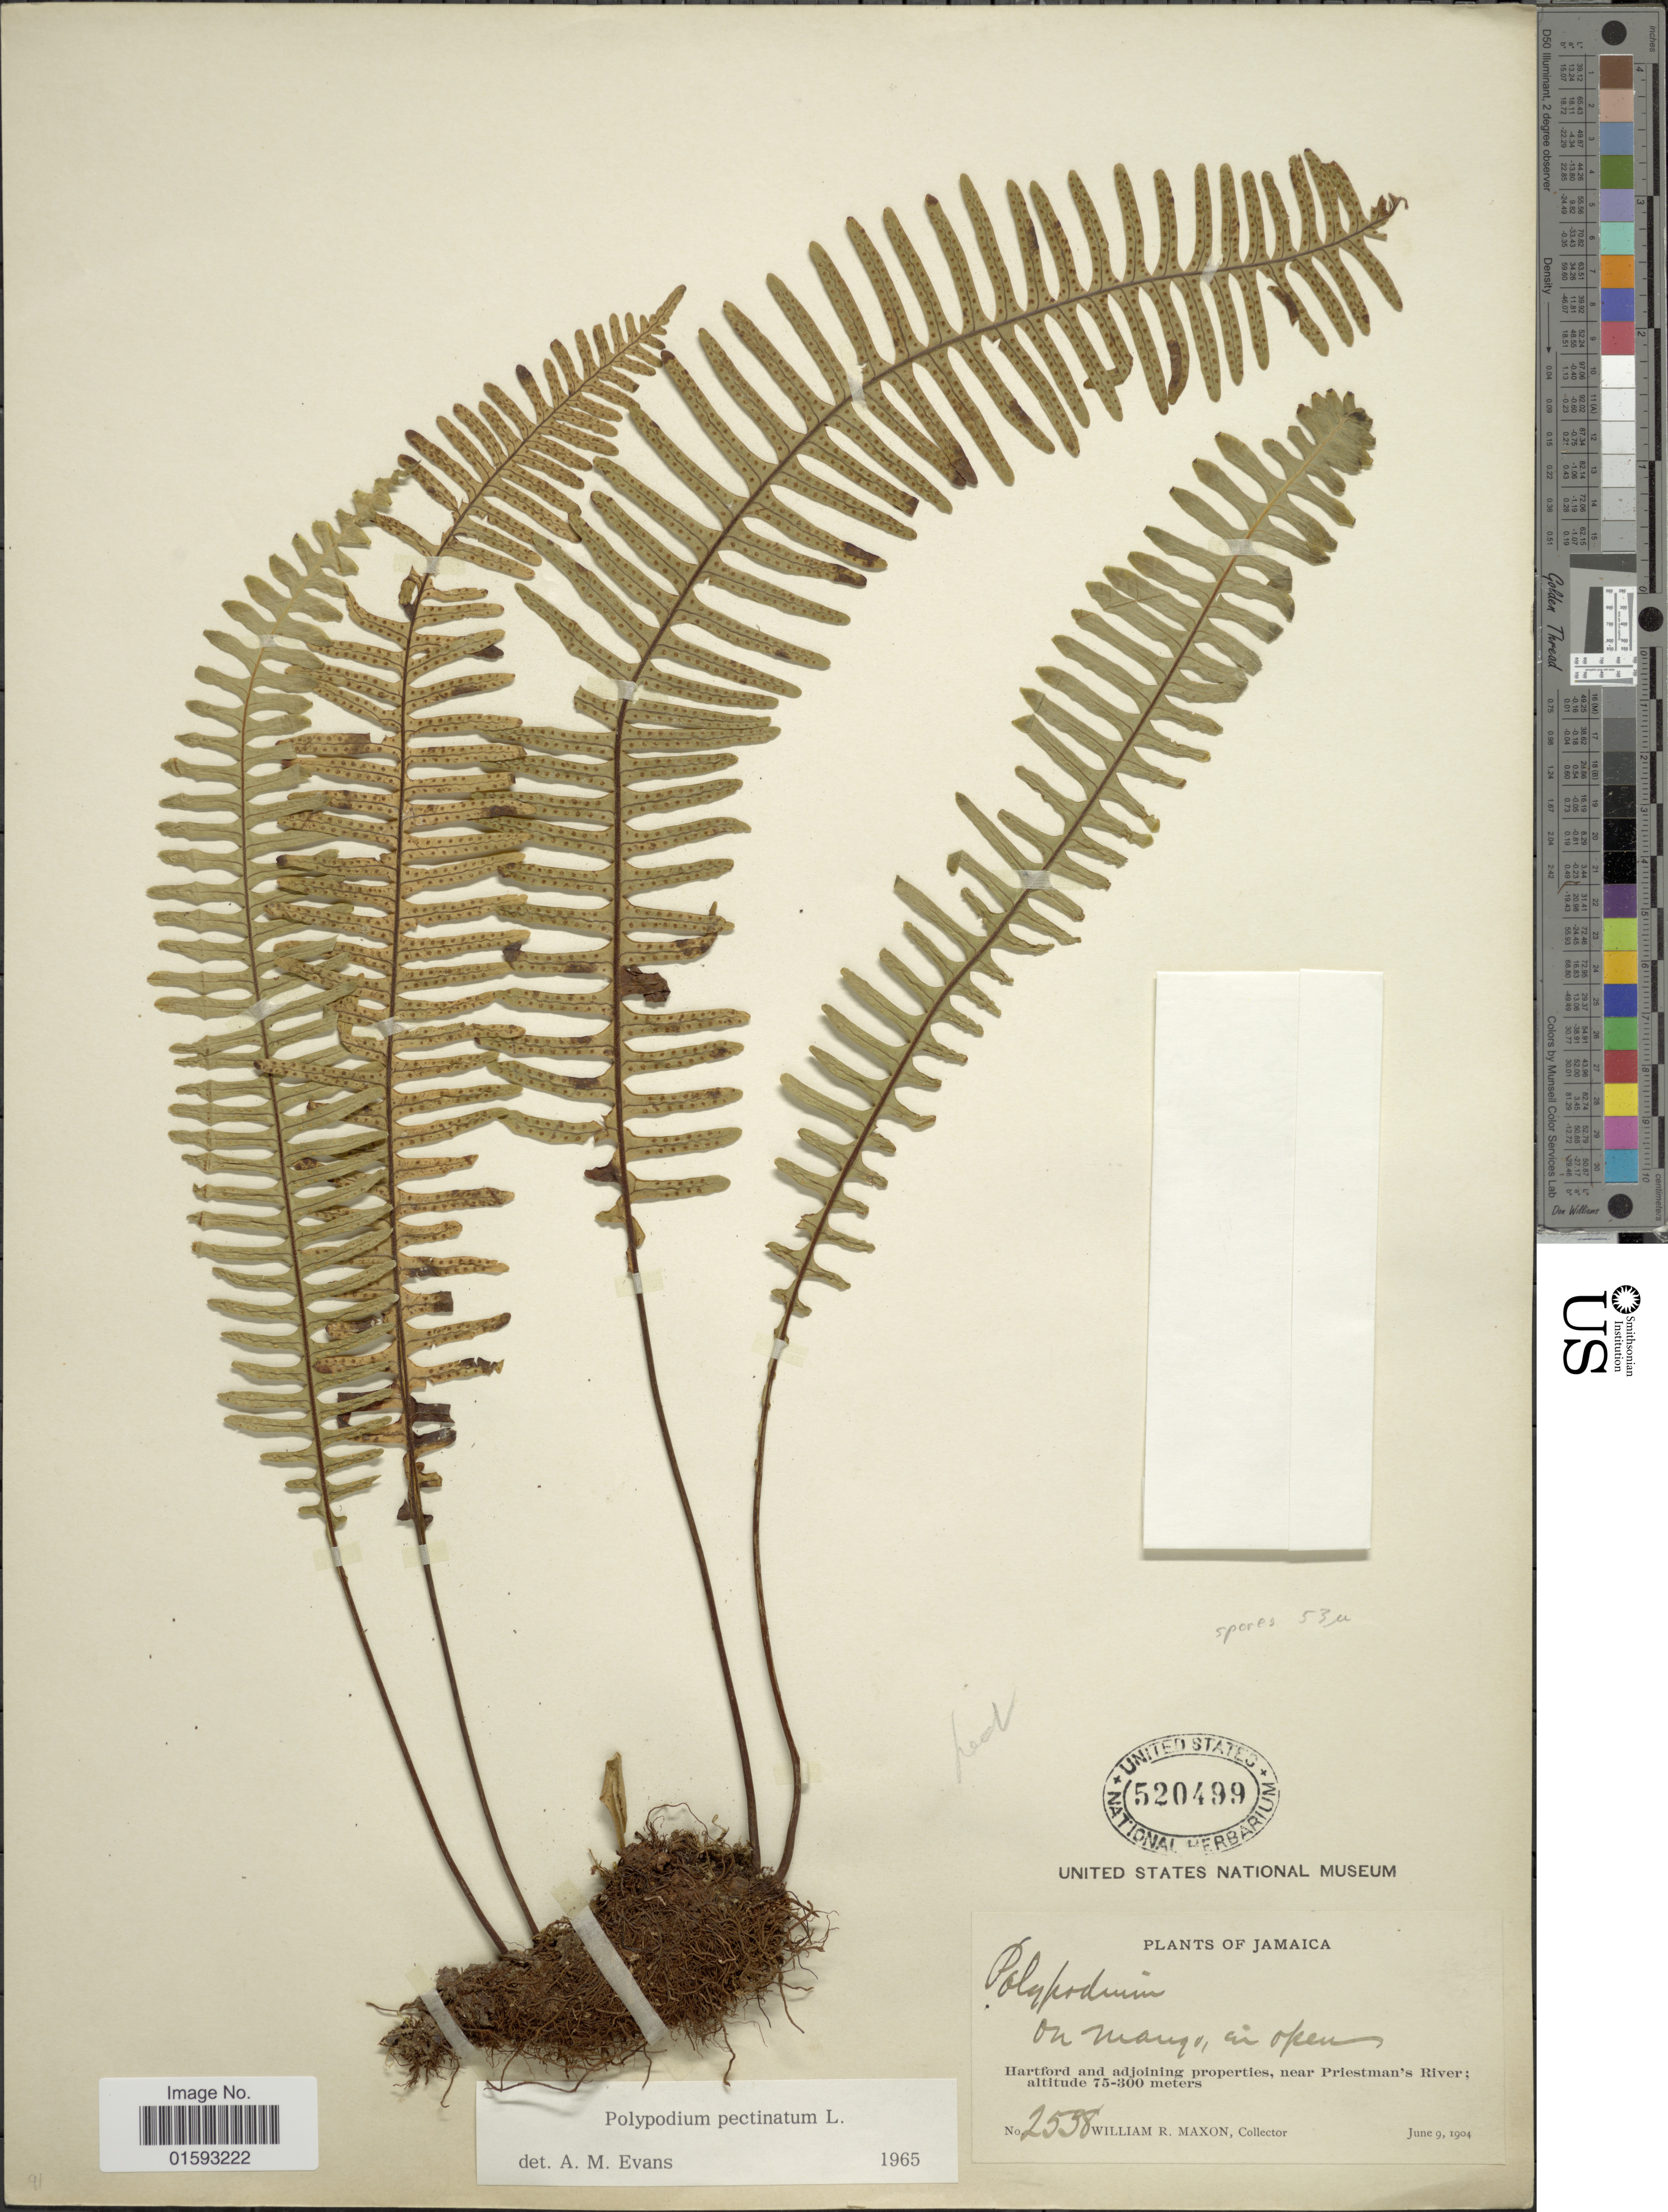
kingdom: Plantae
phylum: Tracheophyta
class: Polypodiopsida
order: Polypodiales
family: Polypodiaceae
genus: Pecluma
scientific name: Pecluma pectinata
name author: (L.) M.G. Price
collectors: W. R. Maxon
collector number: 2538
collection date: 1904-06-09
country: Jamaica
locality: Hartford and adjoinig properties, near Priestman's River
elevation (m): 75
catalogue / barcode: US 520499